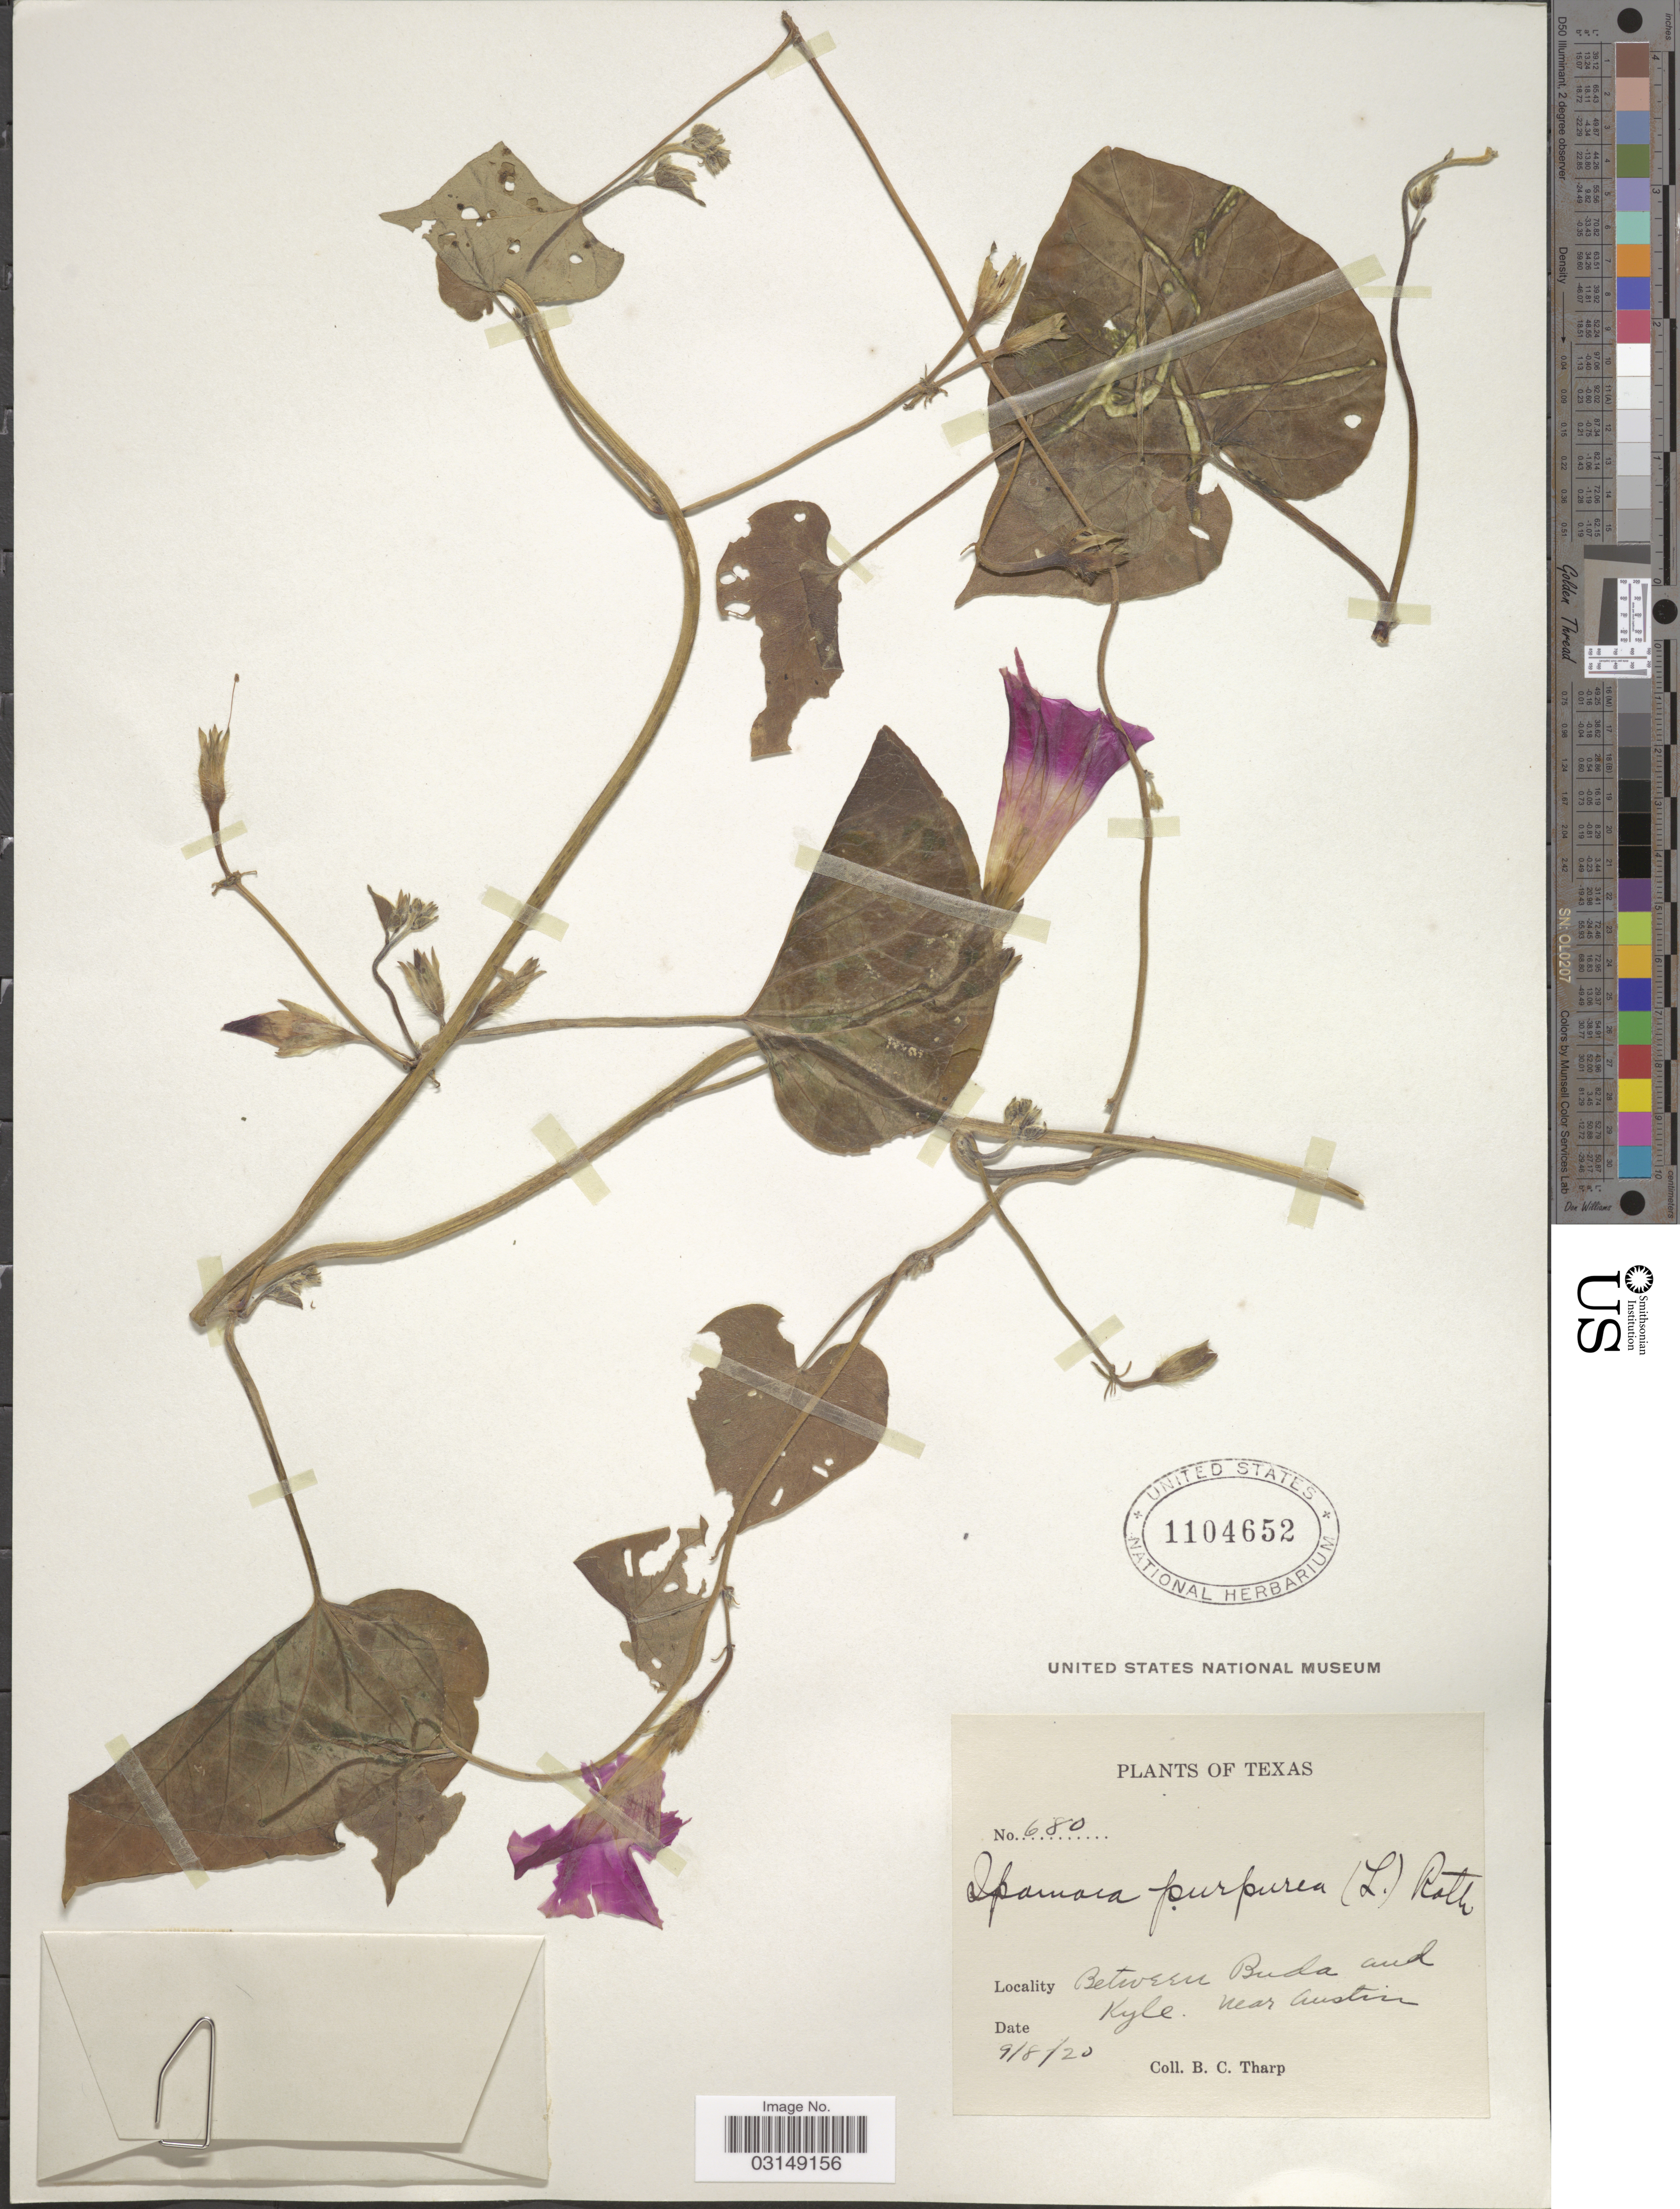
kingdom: Plantae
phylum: Tracheophyta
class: Magnoliopsida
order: Solanales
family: Convolvulaceae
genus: Ipomoea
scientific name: Ipomoea purpurea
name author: (L.) Roth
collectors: B. C. Tharp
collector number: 680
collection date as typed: Transcribed d/m/y: 8/9/20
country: United States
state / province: Texas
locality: Between Buda and Kyle near Austin.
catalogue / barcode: US 1104652